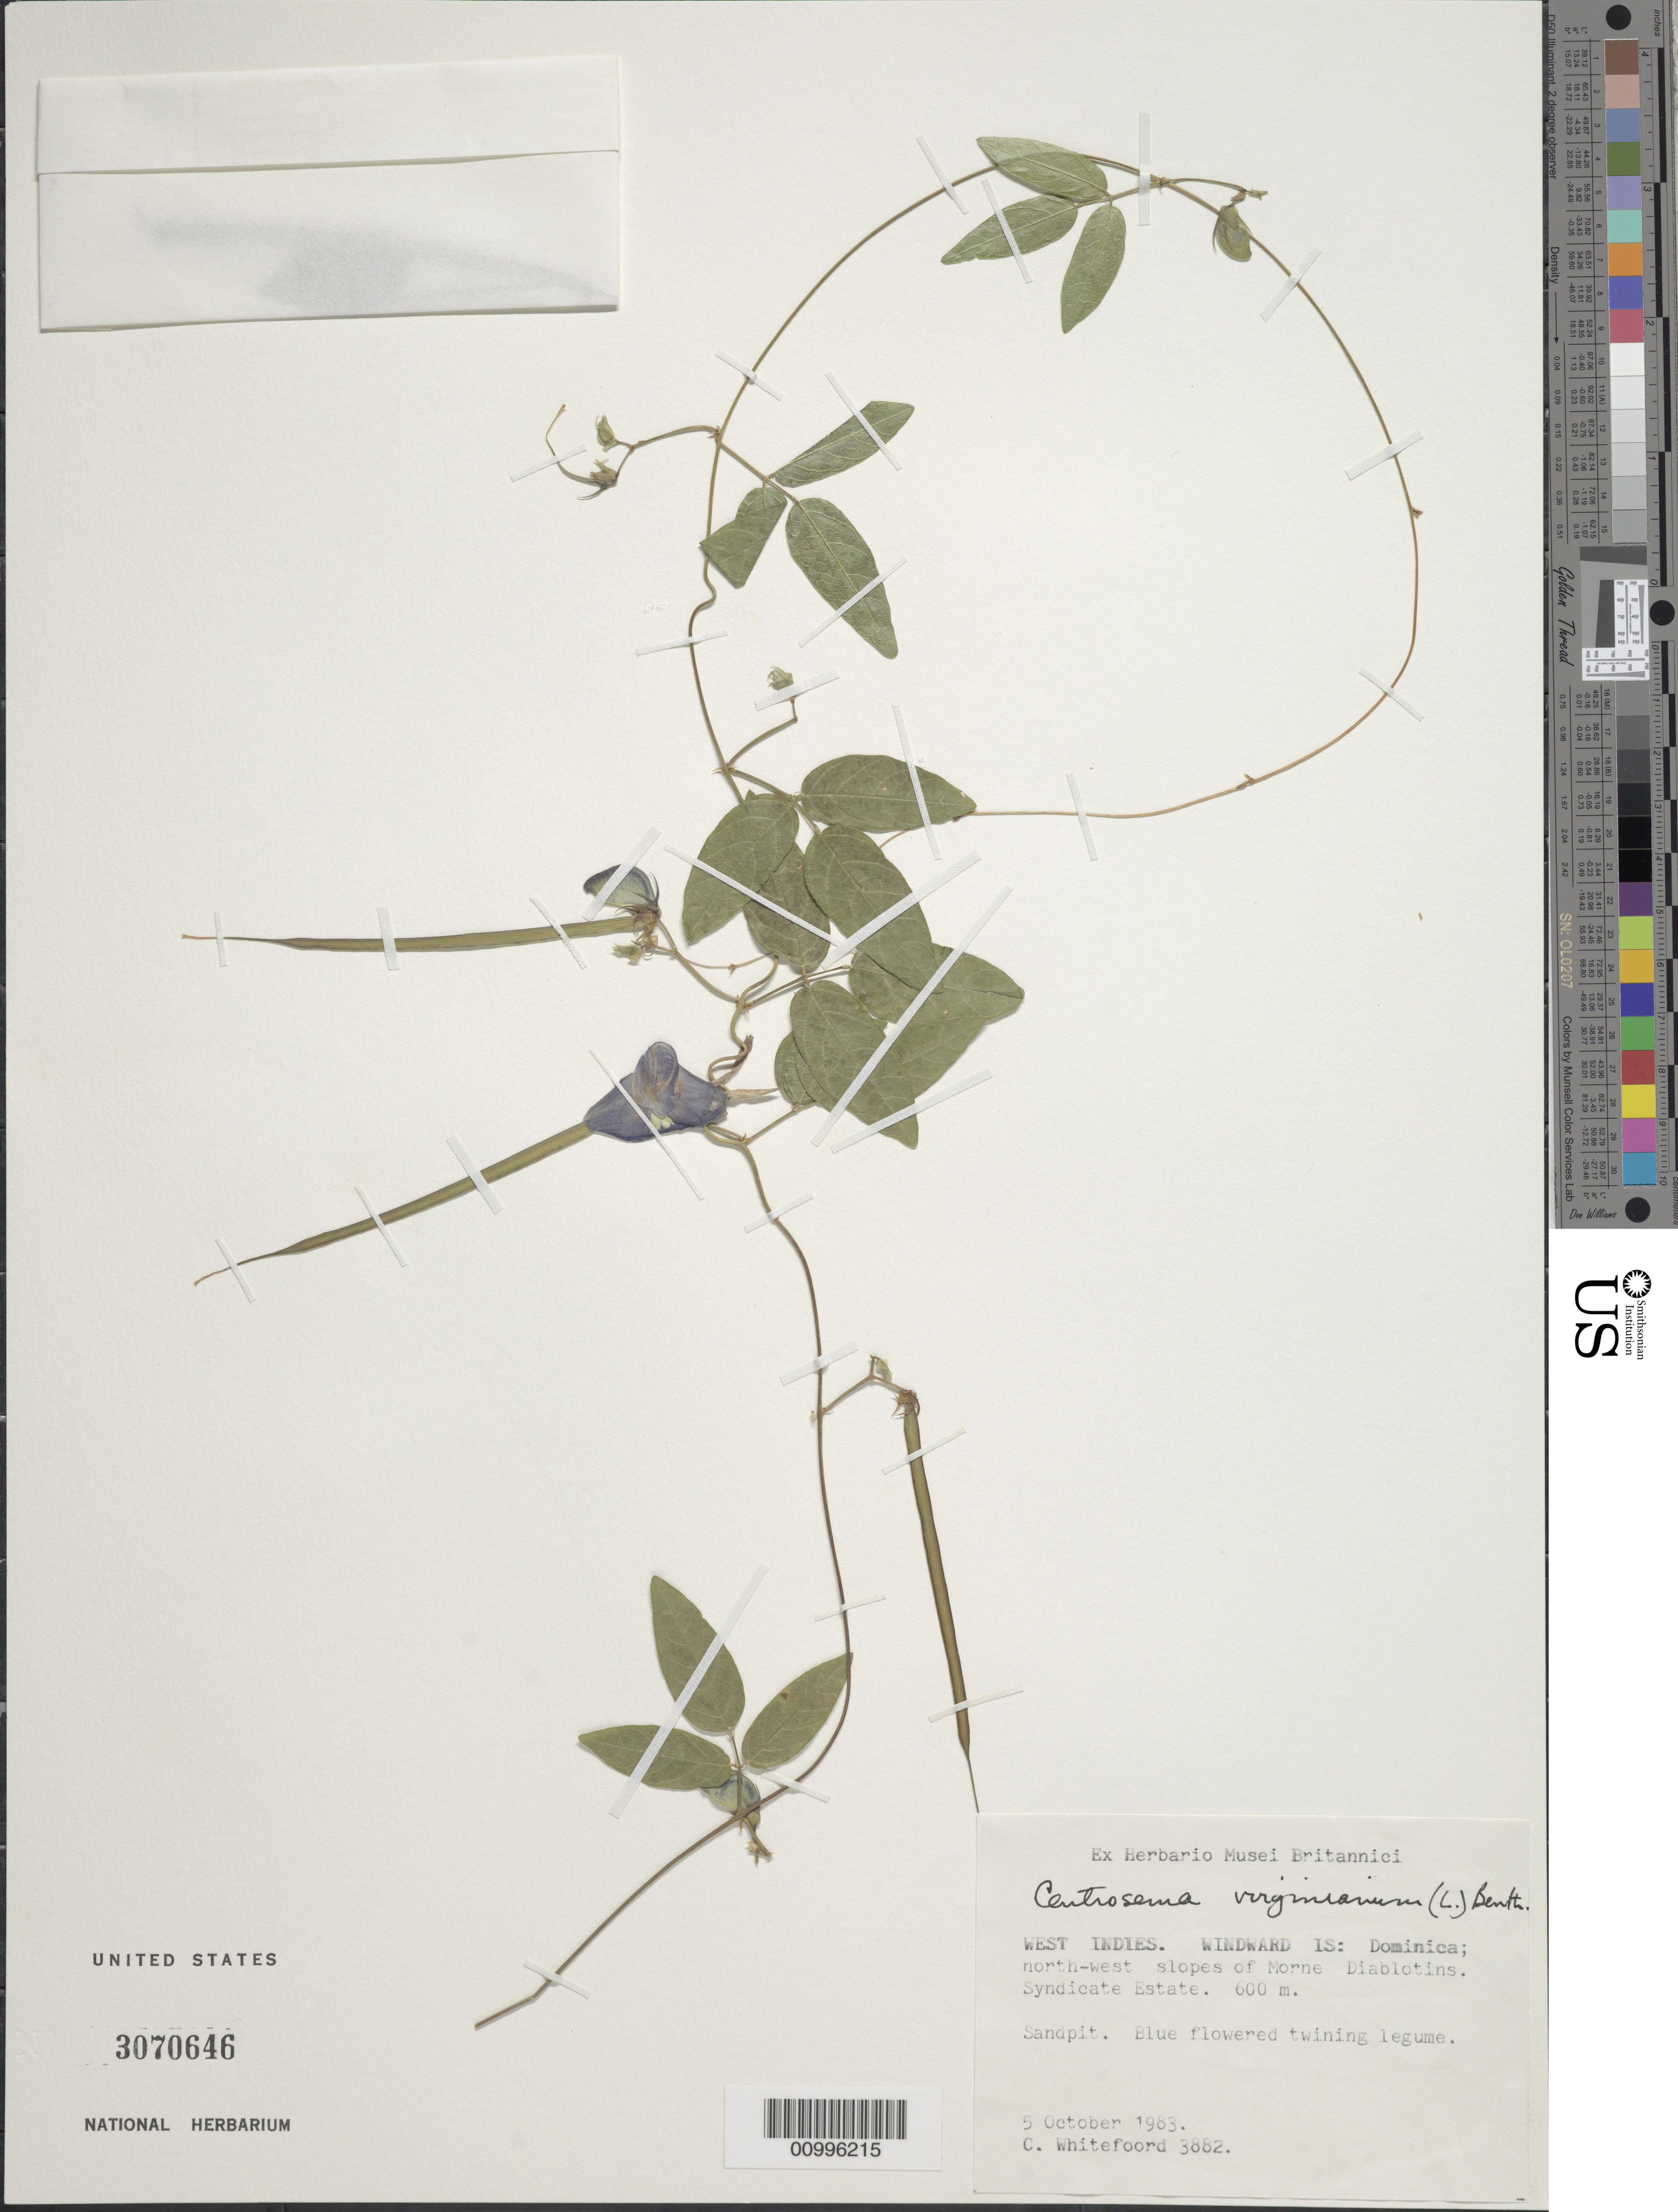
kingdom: Plantae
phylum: Tracheophyta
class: Magnoliopsida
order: Fabales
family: Fabaceae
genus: Centrosema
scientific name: Centrosema virginianum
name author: (L.) Benth.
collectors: C. Whitefoord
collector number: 3882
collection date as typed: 05 Oct 1983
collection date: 1983-10-05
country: Dominica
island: Dominica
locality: Windward Islands. NW slopes of Morne Diablotins. Syndicate Estate. 600m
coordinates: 0 N, 0 E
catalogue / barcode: US 3070646